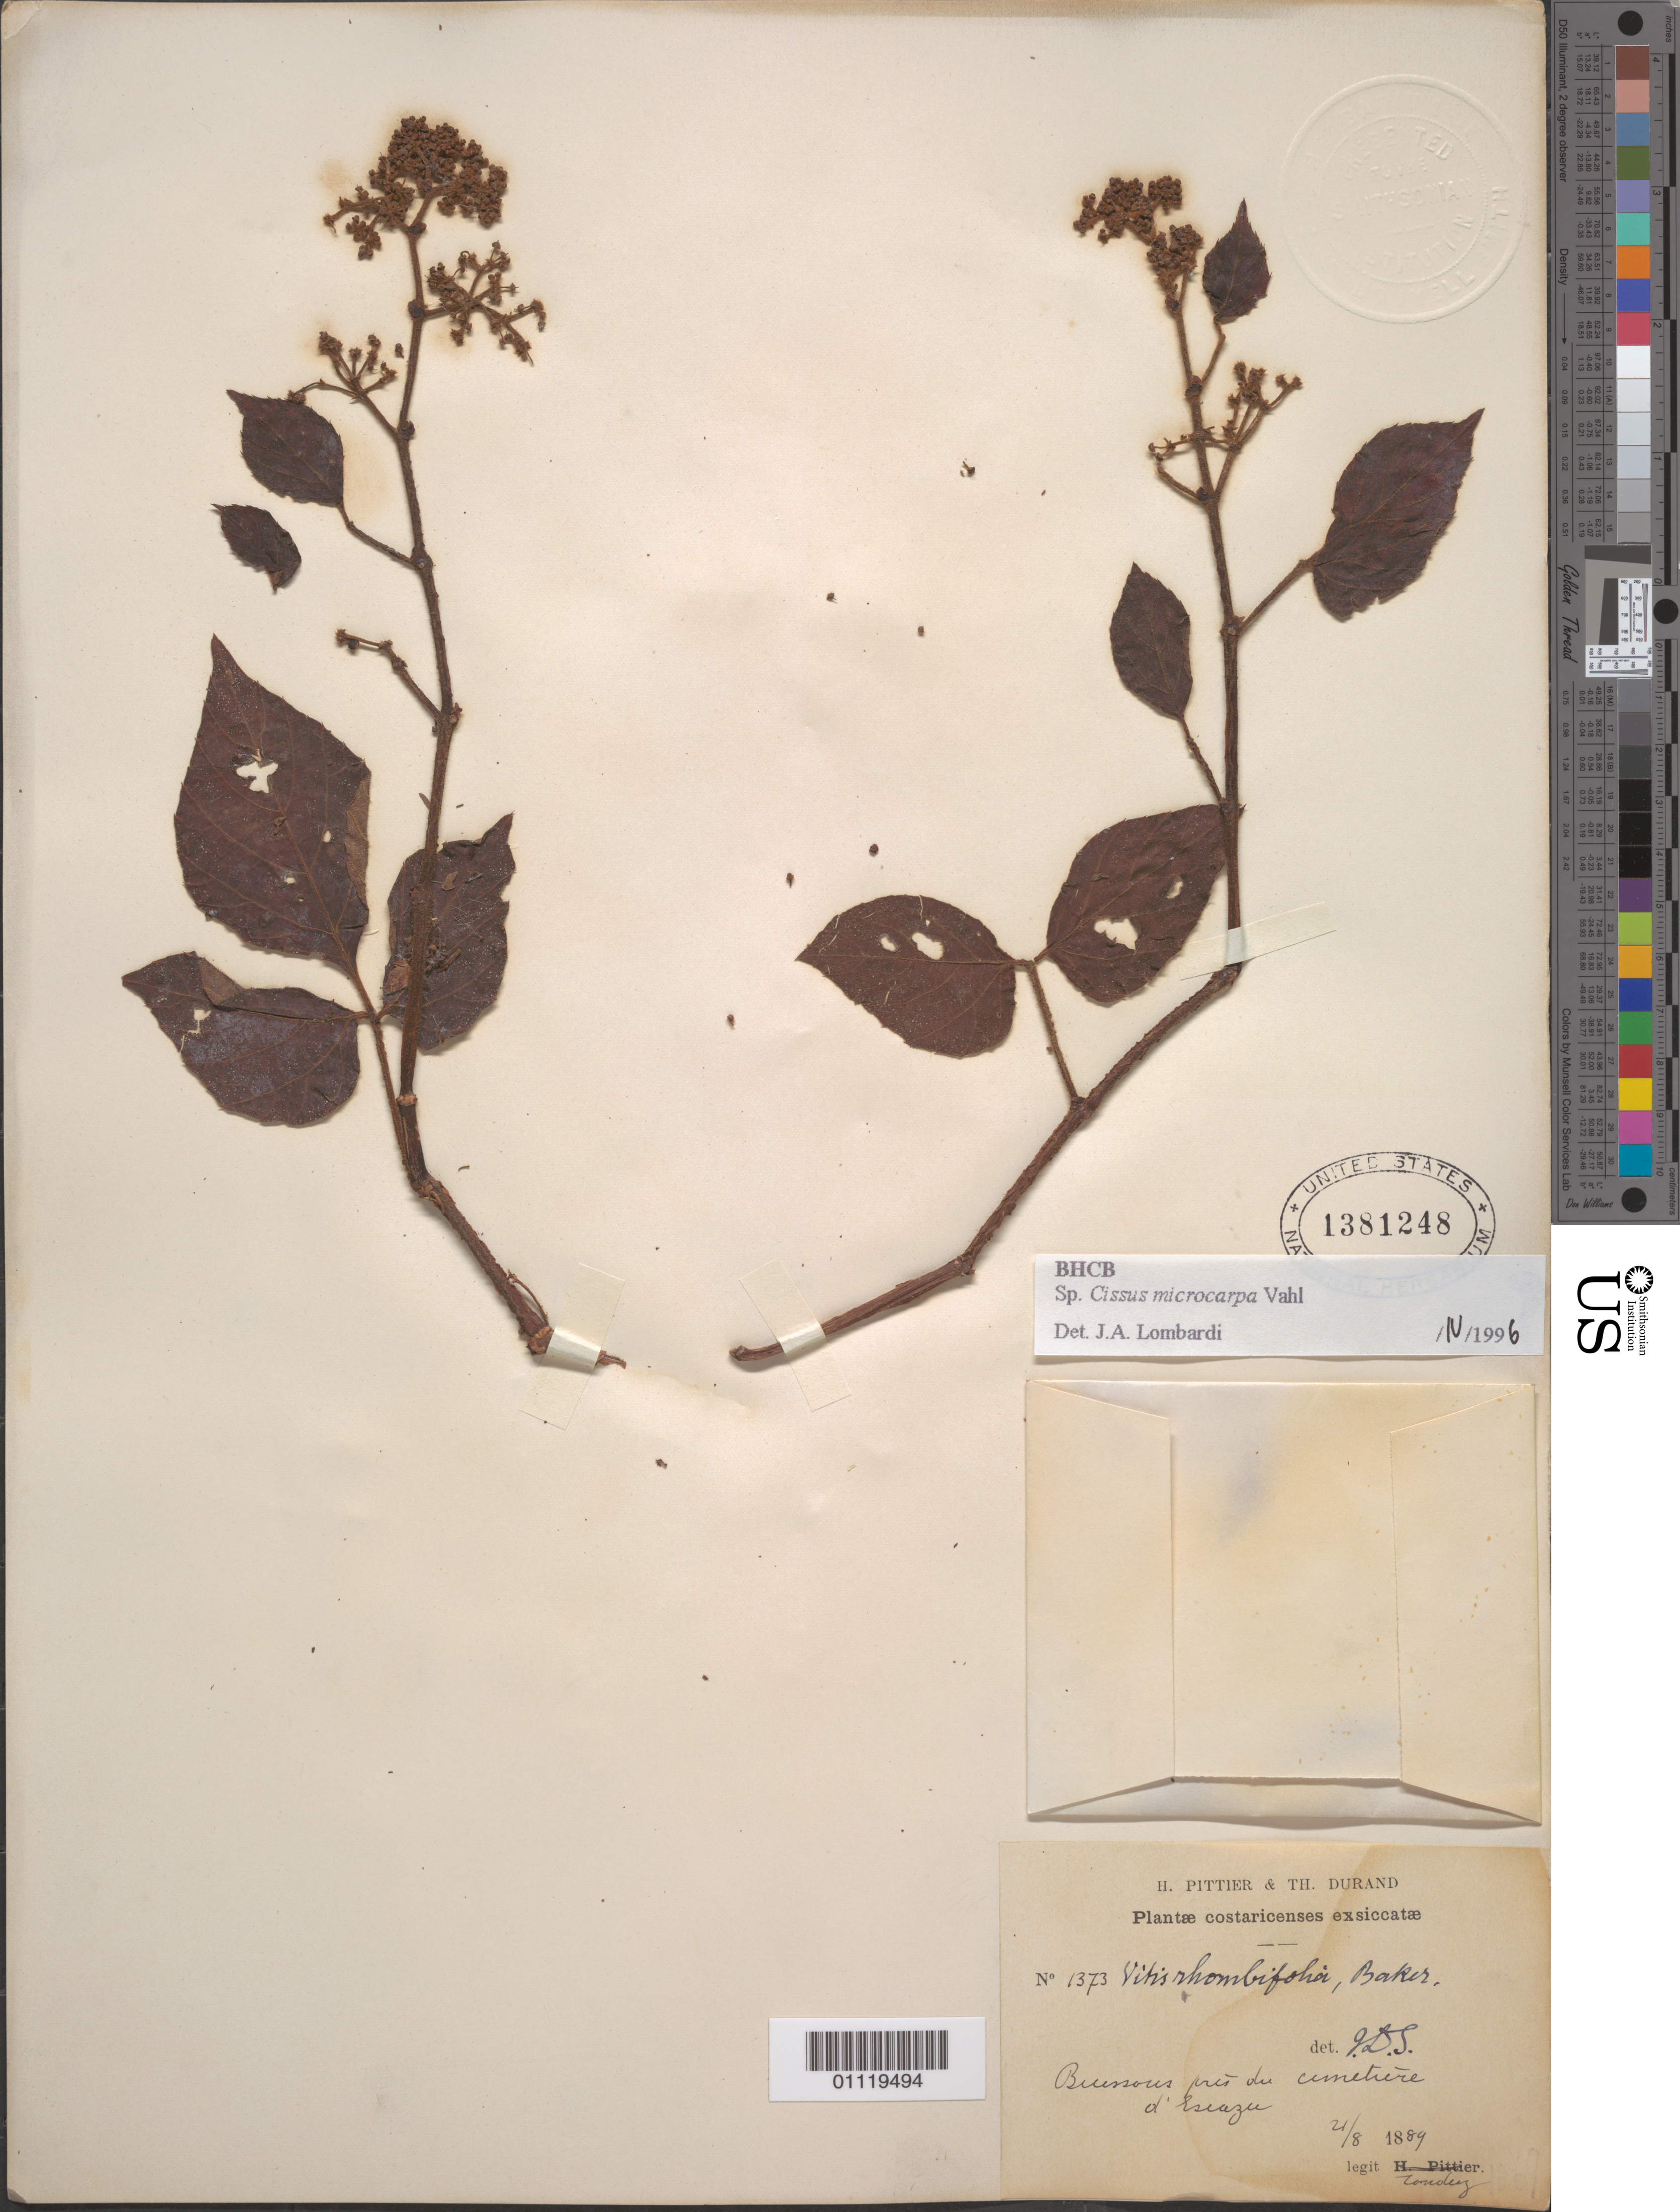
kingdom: Plantae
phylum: Tracheophyta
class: Magnoliopsida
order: Vitales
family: Vitaceae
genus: Cissus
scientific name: Cissus microcarpa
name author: Vahl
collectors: A. Tonduz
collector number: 1373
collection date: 1884-08-21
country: Costa Rica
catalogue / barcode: US 1381248